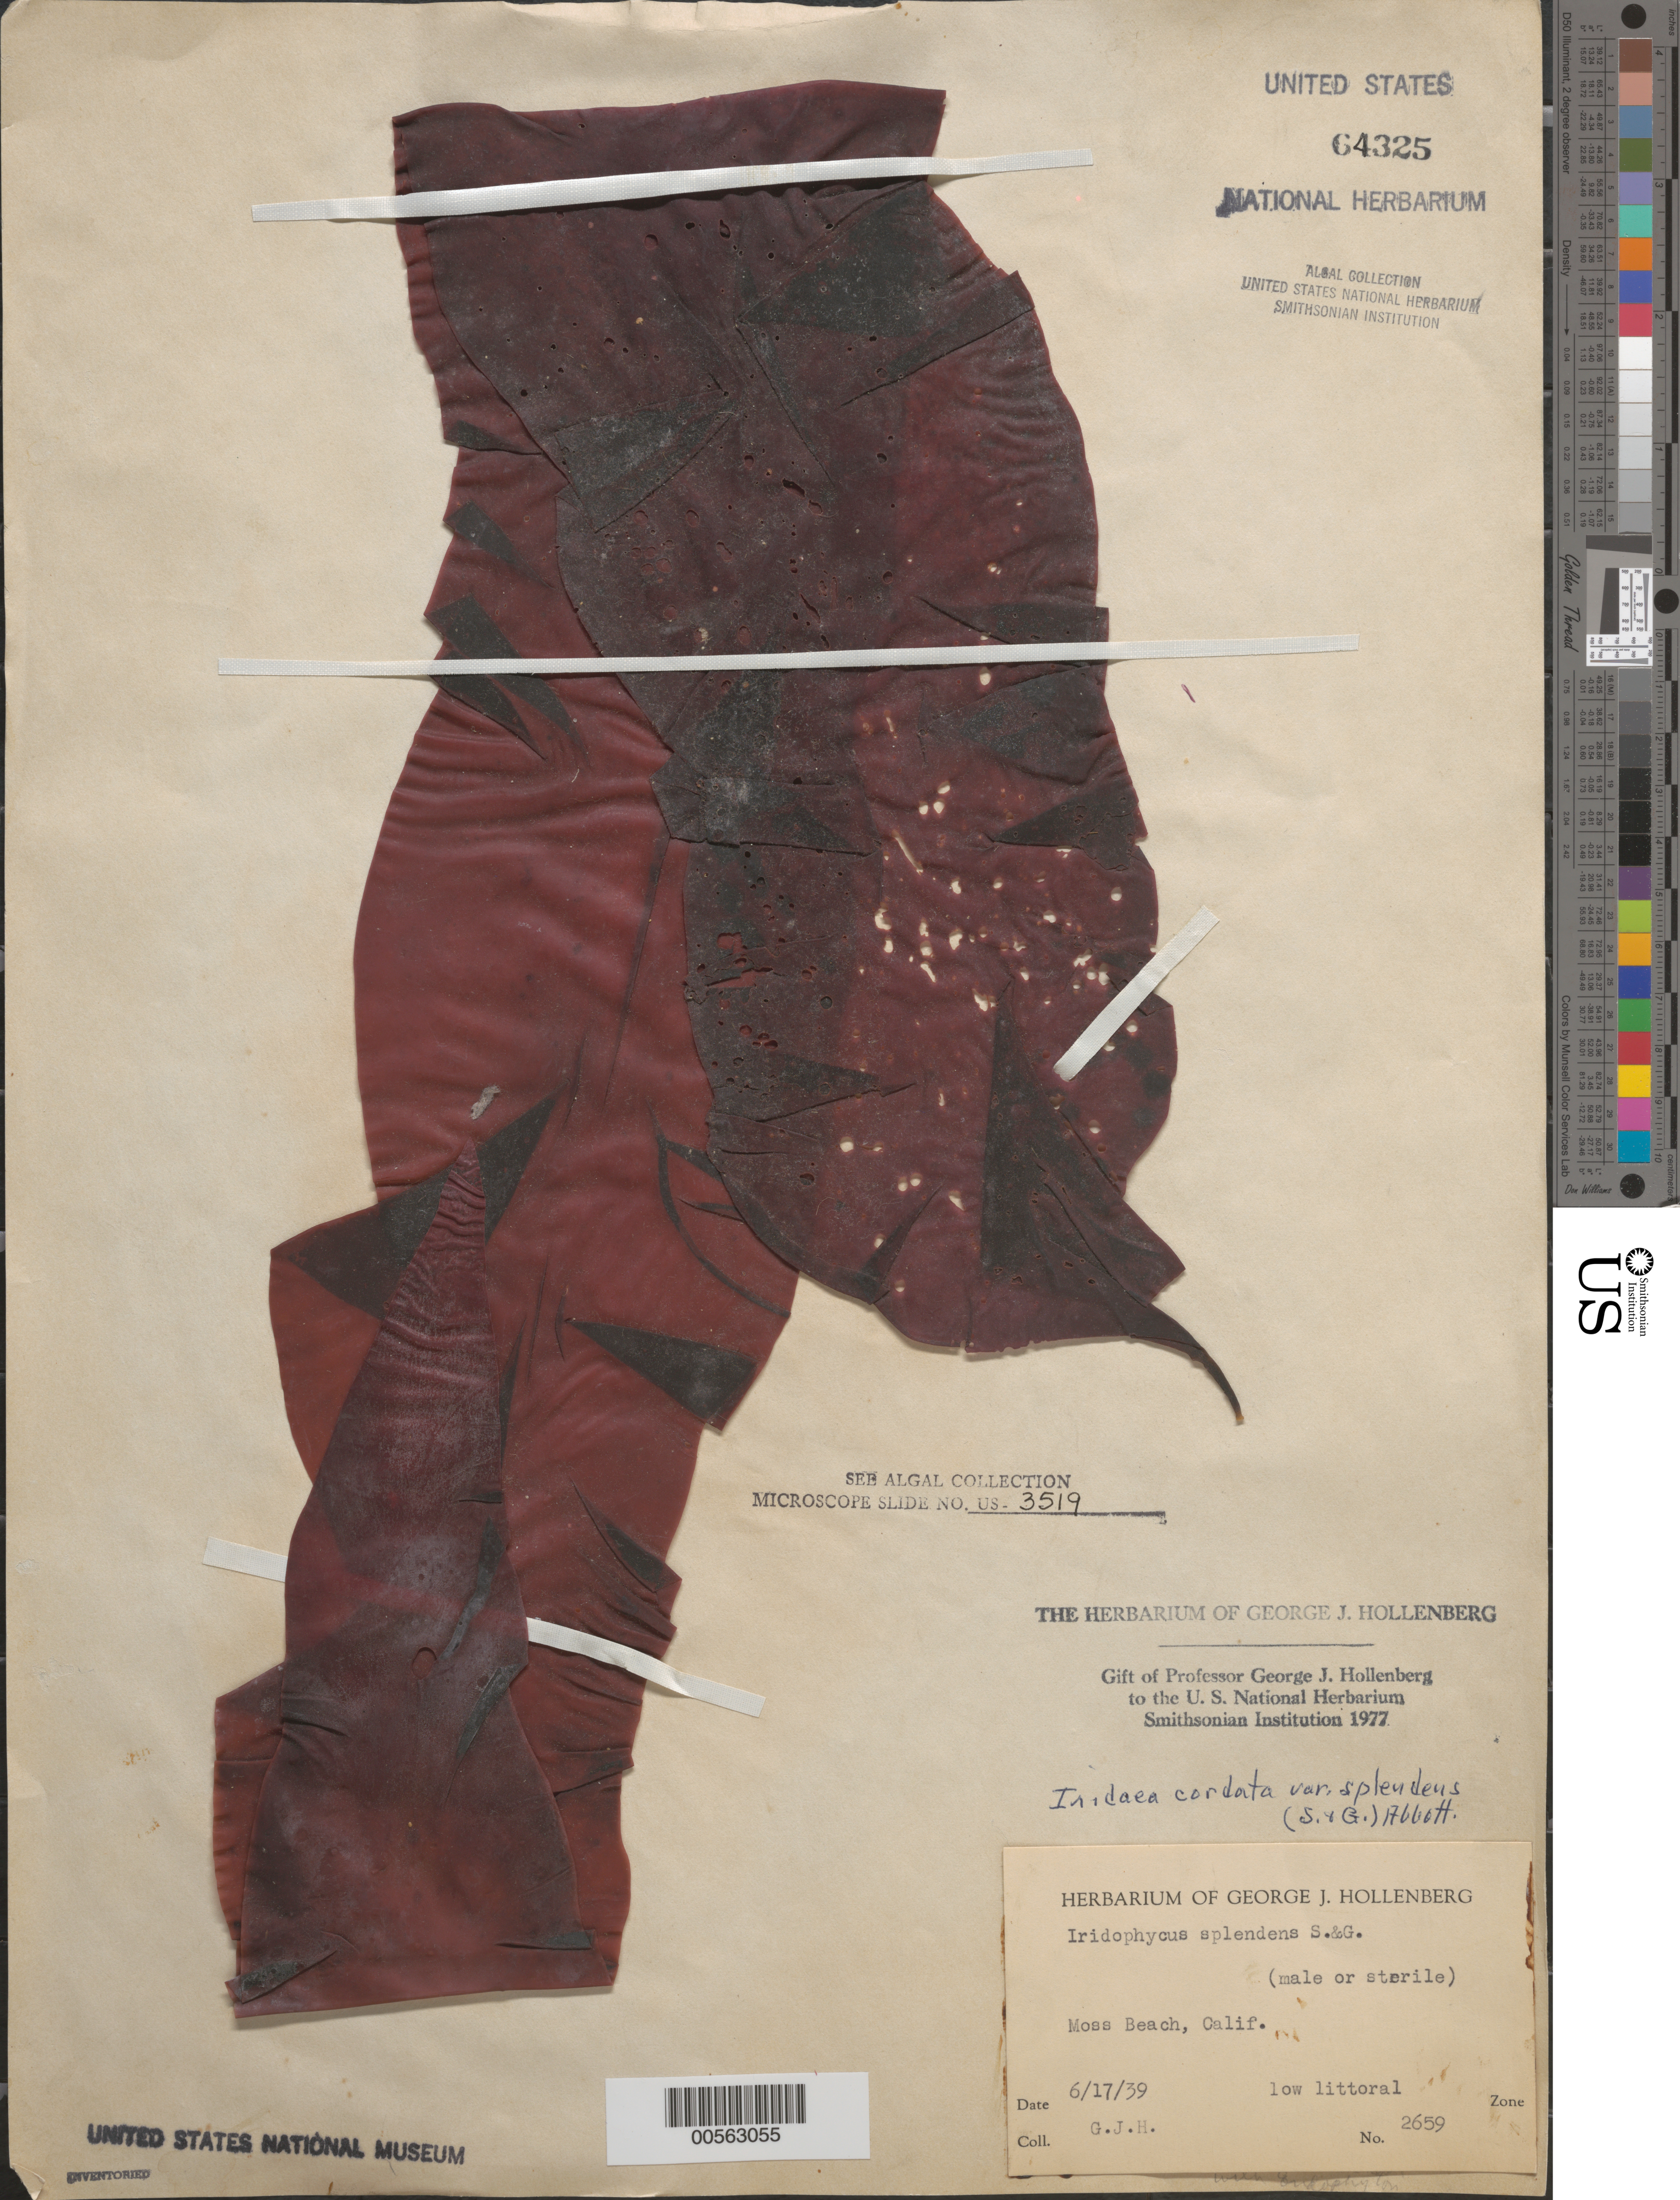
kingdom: Plantae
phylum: Rhodophyta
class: Florideophyceae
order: Gigartinales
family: Gigartinaceae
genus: Iridaea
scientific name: Iridaea cordata var. splendens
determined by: Hollenberg, George J.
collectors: G. Hollenberg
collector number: GJH 2659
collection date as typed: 17 Jun 1939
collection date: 1939-06-17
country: United States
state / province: California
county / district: Monterey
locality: Moss Beach, Pacific Grove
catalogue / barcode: US 64325